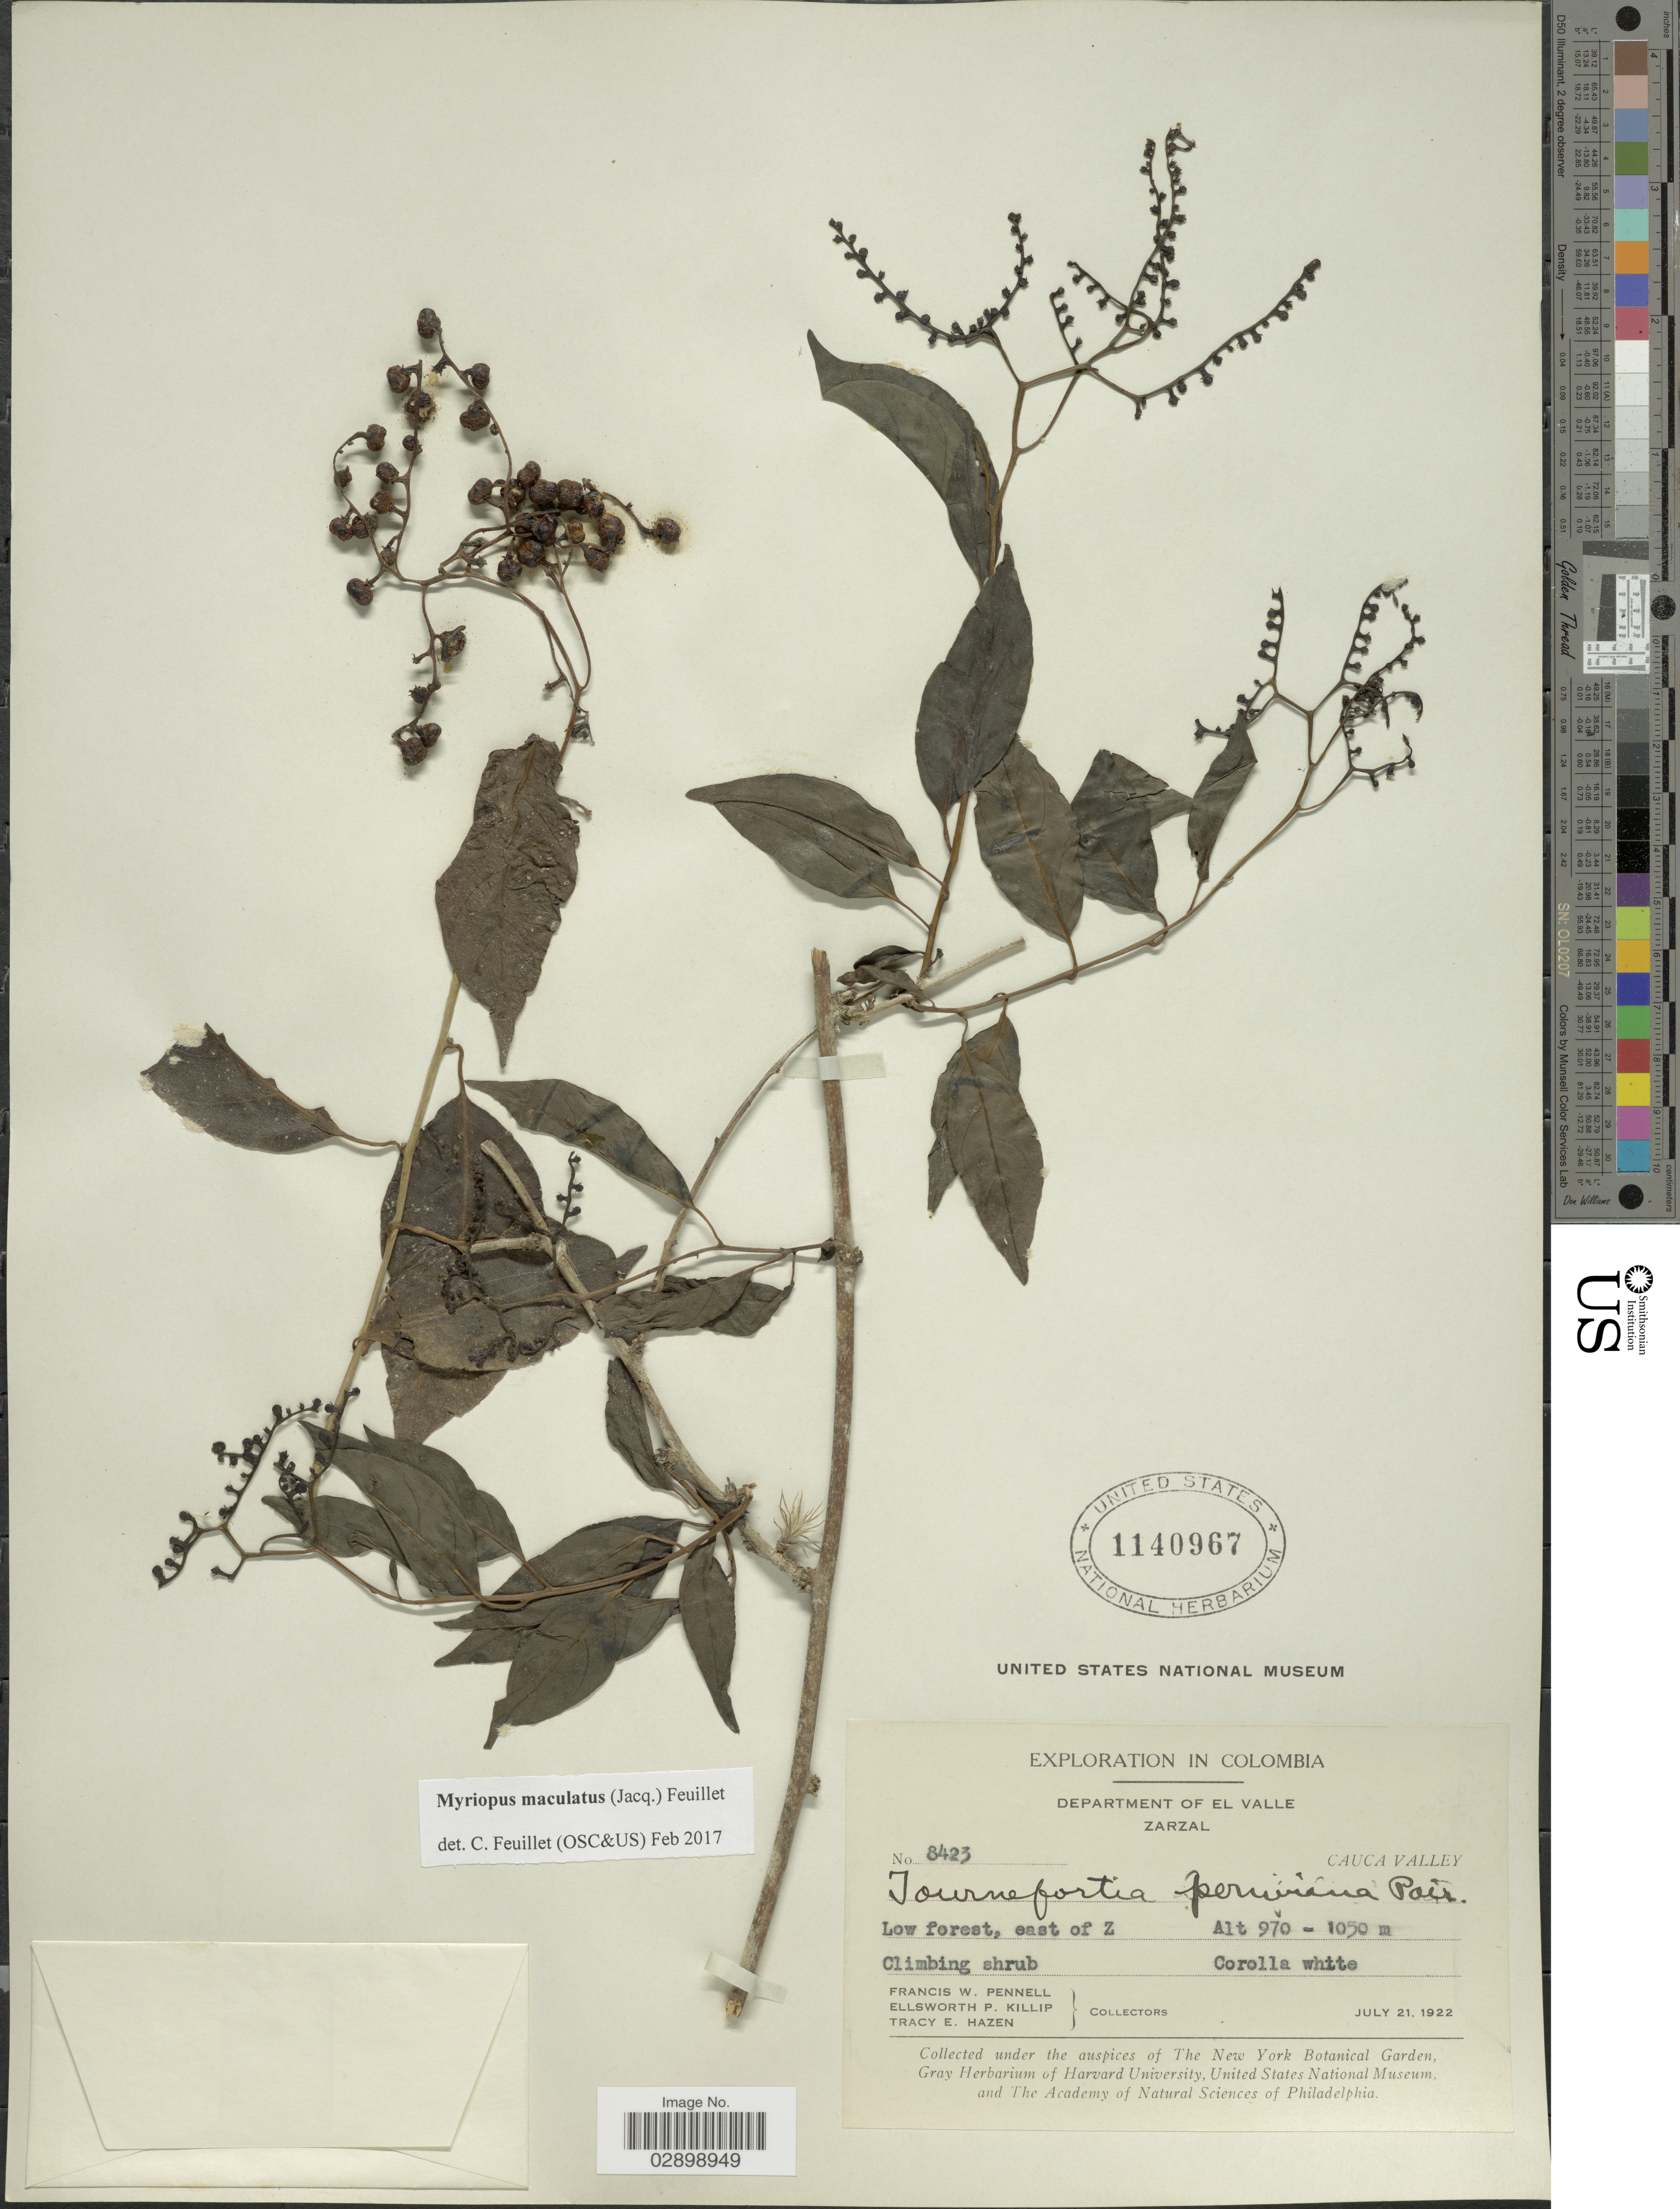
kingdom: Plantae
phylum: Tracheophyta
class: Magnoliopsida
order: Boraginales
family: Heliotropiaceae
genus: Myriopus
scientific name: Myriopus maculatus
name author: (Jacq.) Feuillet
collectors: F. W. Pennell, E. P. Killip & T. E. Hazen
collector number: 8423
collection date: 1922-07-21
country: Colombia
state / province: Valle del Cauca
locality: Department of El Valle. Zarzal. East of Z. Cauca Valley.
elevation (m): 970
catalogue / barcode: US 1140967